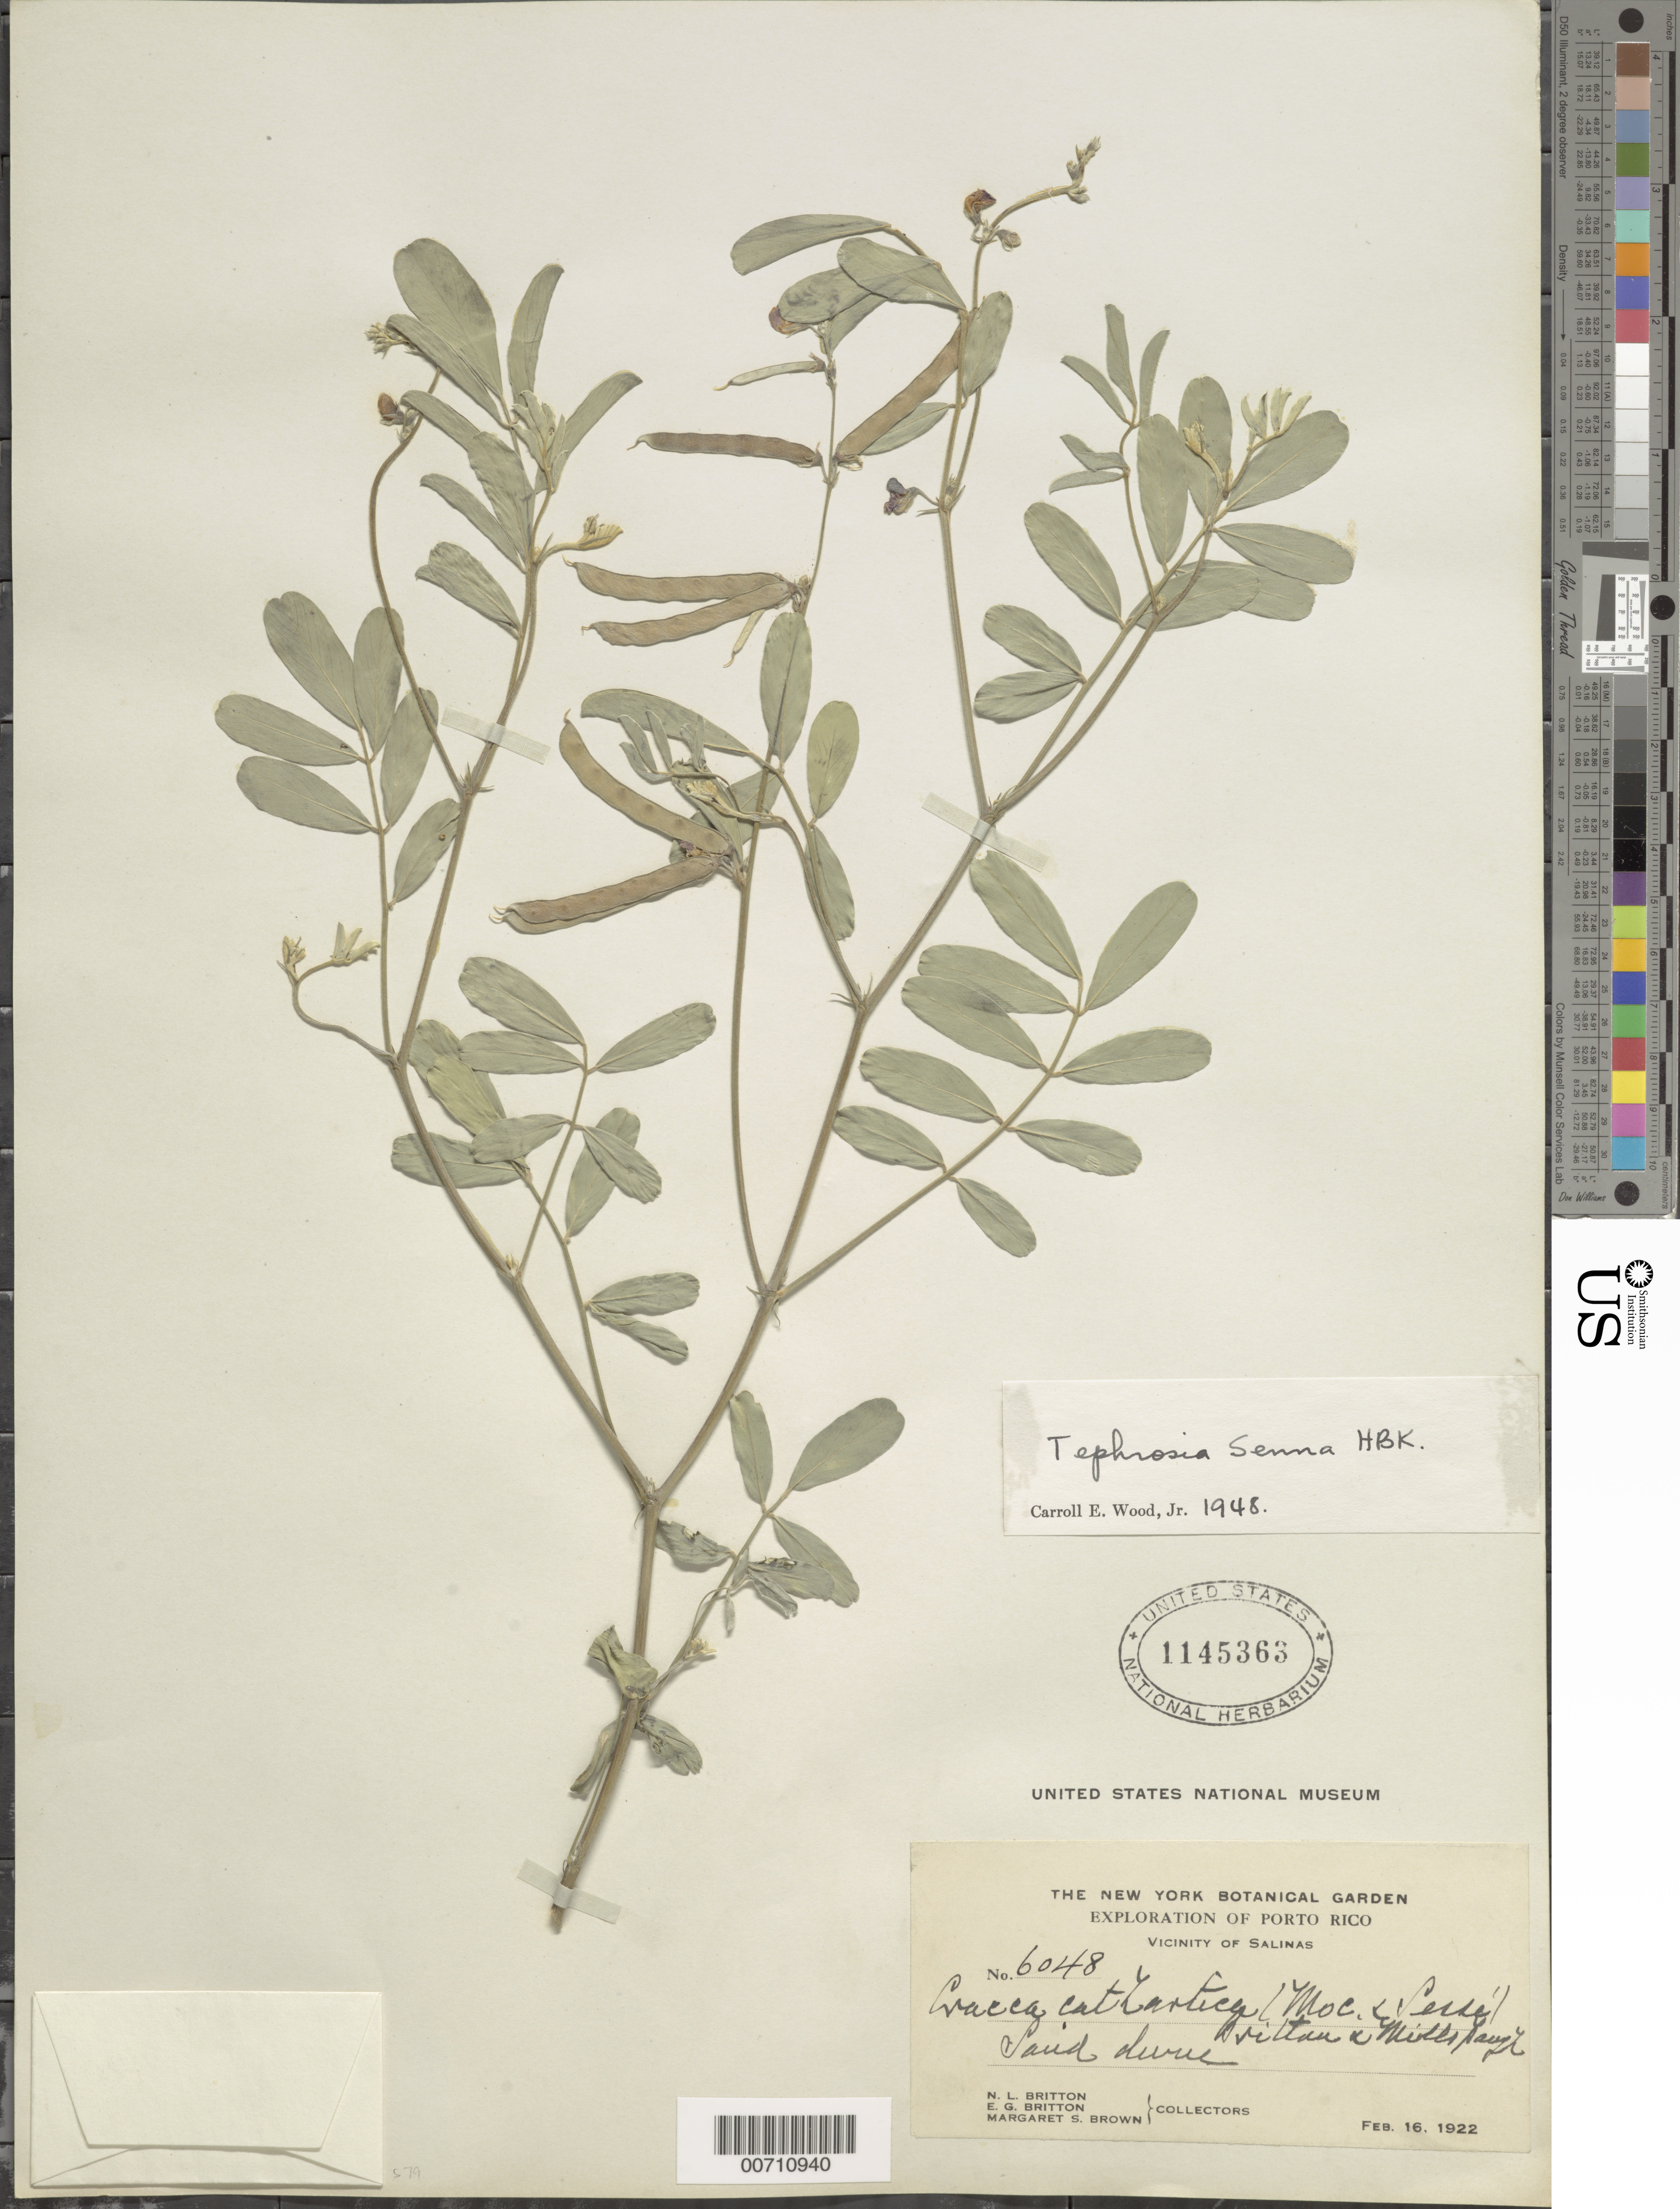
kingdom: Plantae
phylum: Tracheophyta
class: Magnoliopsida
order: Fabales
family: Fabaceae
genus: Tephrosia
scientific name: Tephrosia senna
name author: Kunth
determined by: Wood, C. E., Jr.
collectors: N. Britton, E. G. Britton & M. S. Brown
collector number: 6048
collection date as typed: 16 Feb 1922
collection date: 1922-02-16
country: Puerto Rico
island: Greater Antilles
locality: Salinas, vic of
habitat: Sand dune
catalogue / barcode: US 1145363